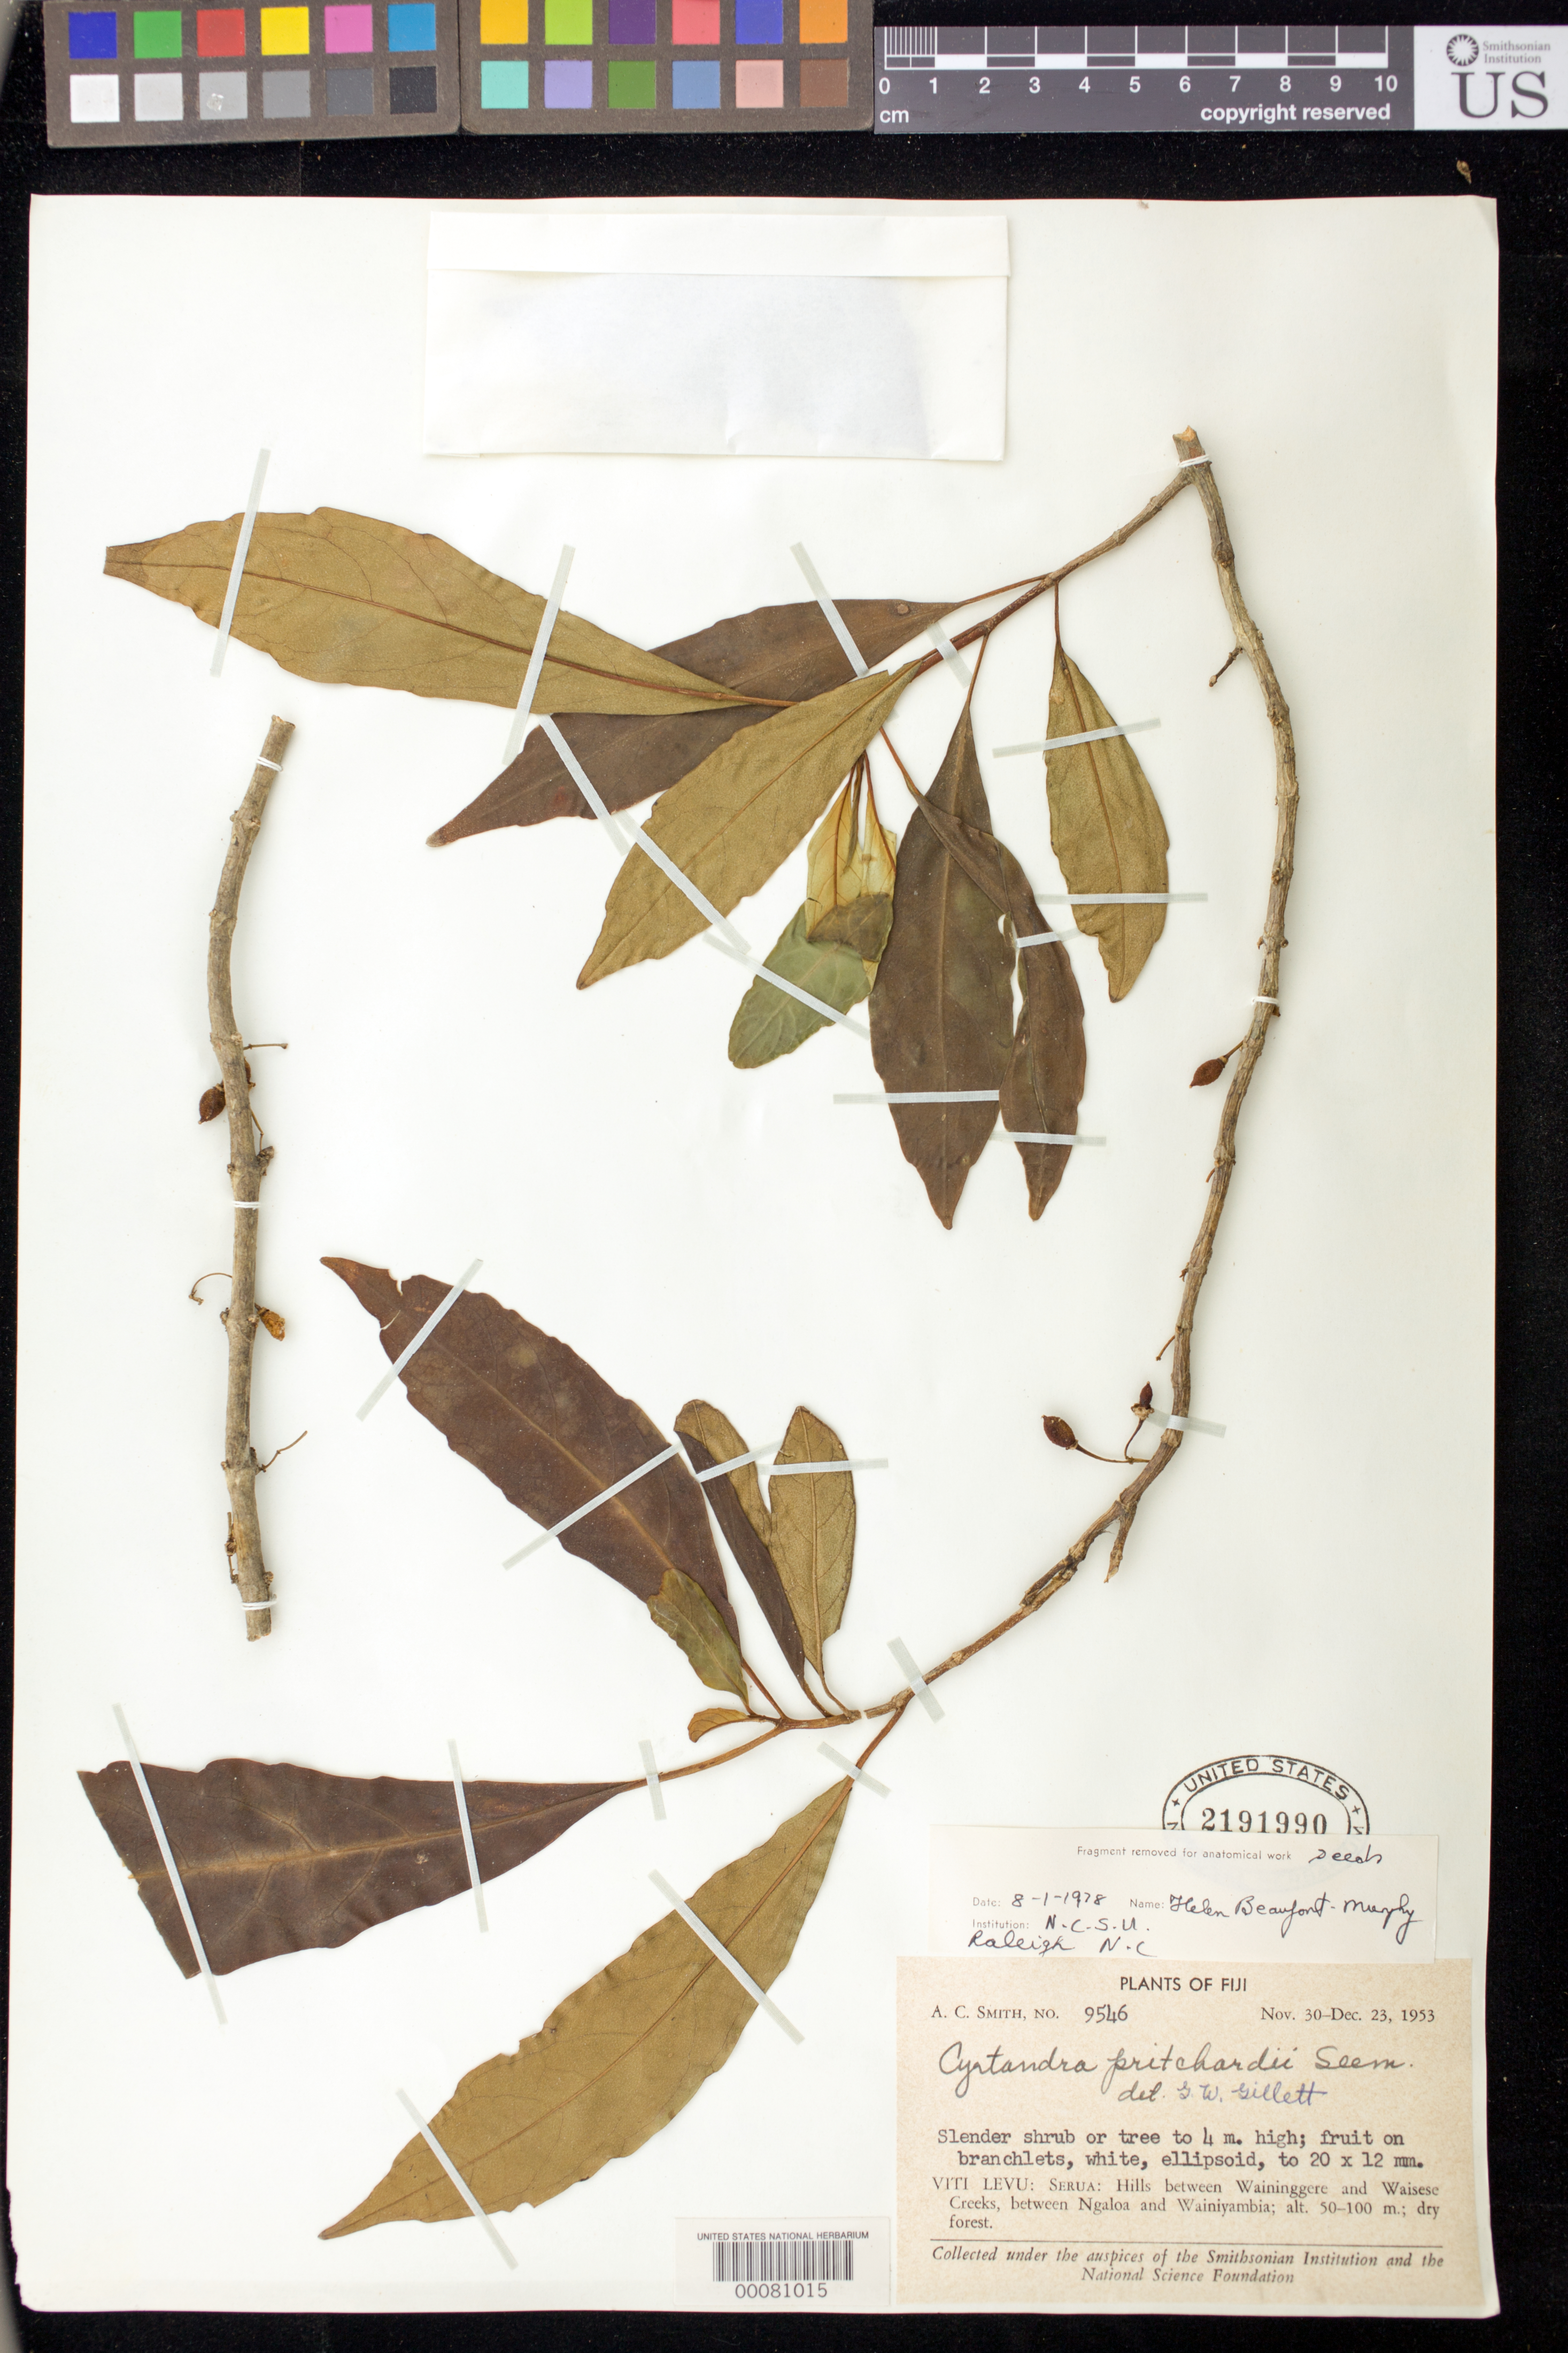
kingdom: Plantae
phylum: Tracheophyta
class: Magnoliopsida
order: Lamiales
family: Gesneriaceae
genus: Cyrtandra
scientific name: Cyrtandra pritchardii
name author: Seem.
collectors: A. C. Smith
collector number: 9546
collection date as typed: Nov-Dec 1953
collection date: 1953-11/1953-12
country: Fiji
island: Viti Levu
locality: Serua, hills between waininggere and waisese creeks, between ngaloa and wainiyambia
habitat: Dry forest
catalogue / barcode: US 2191990